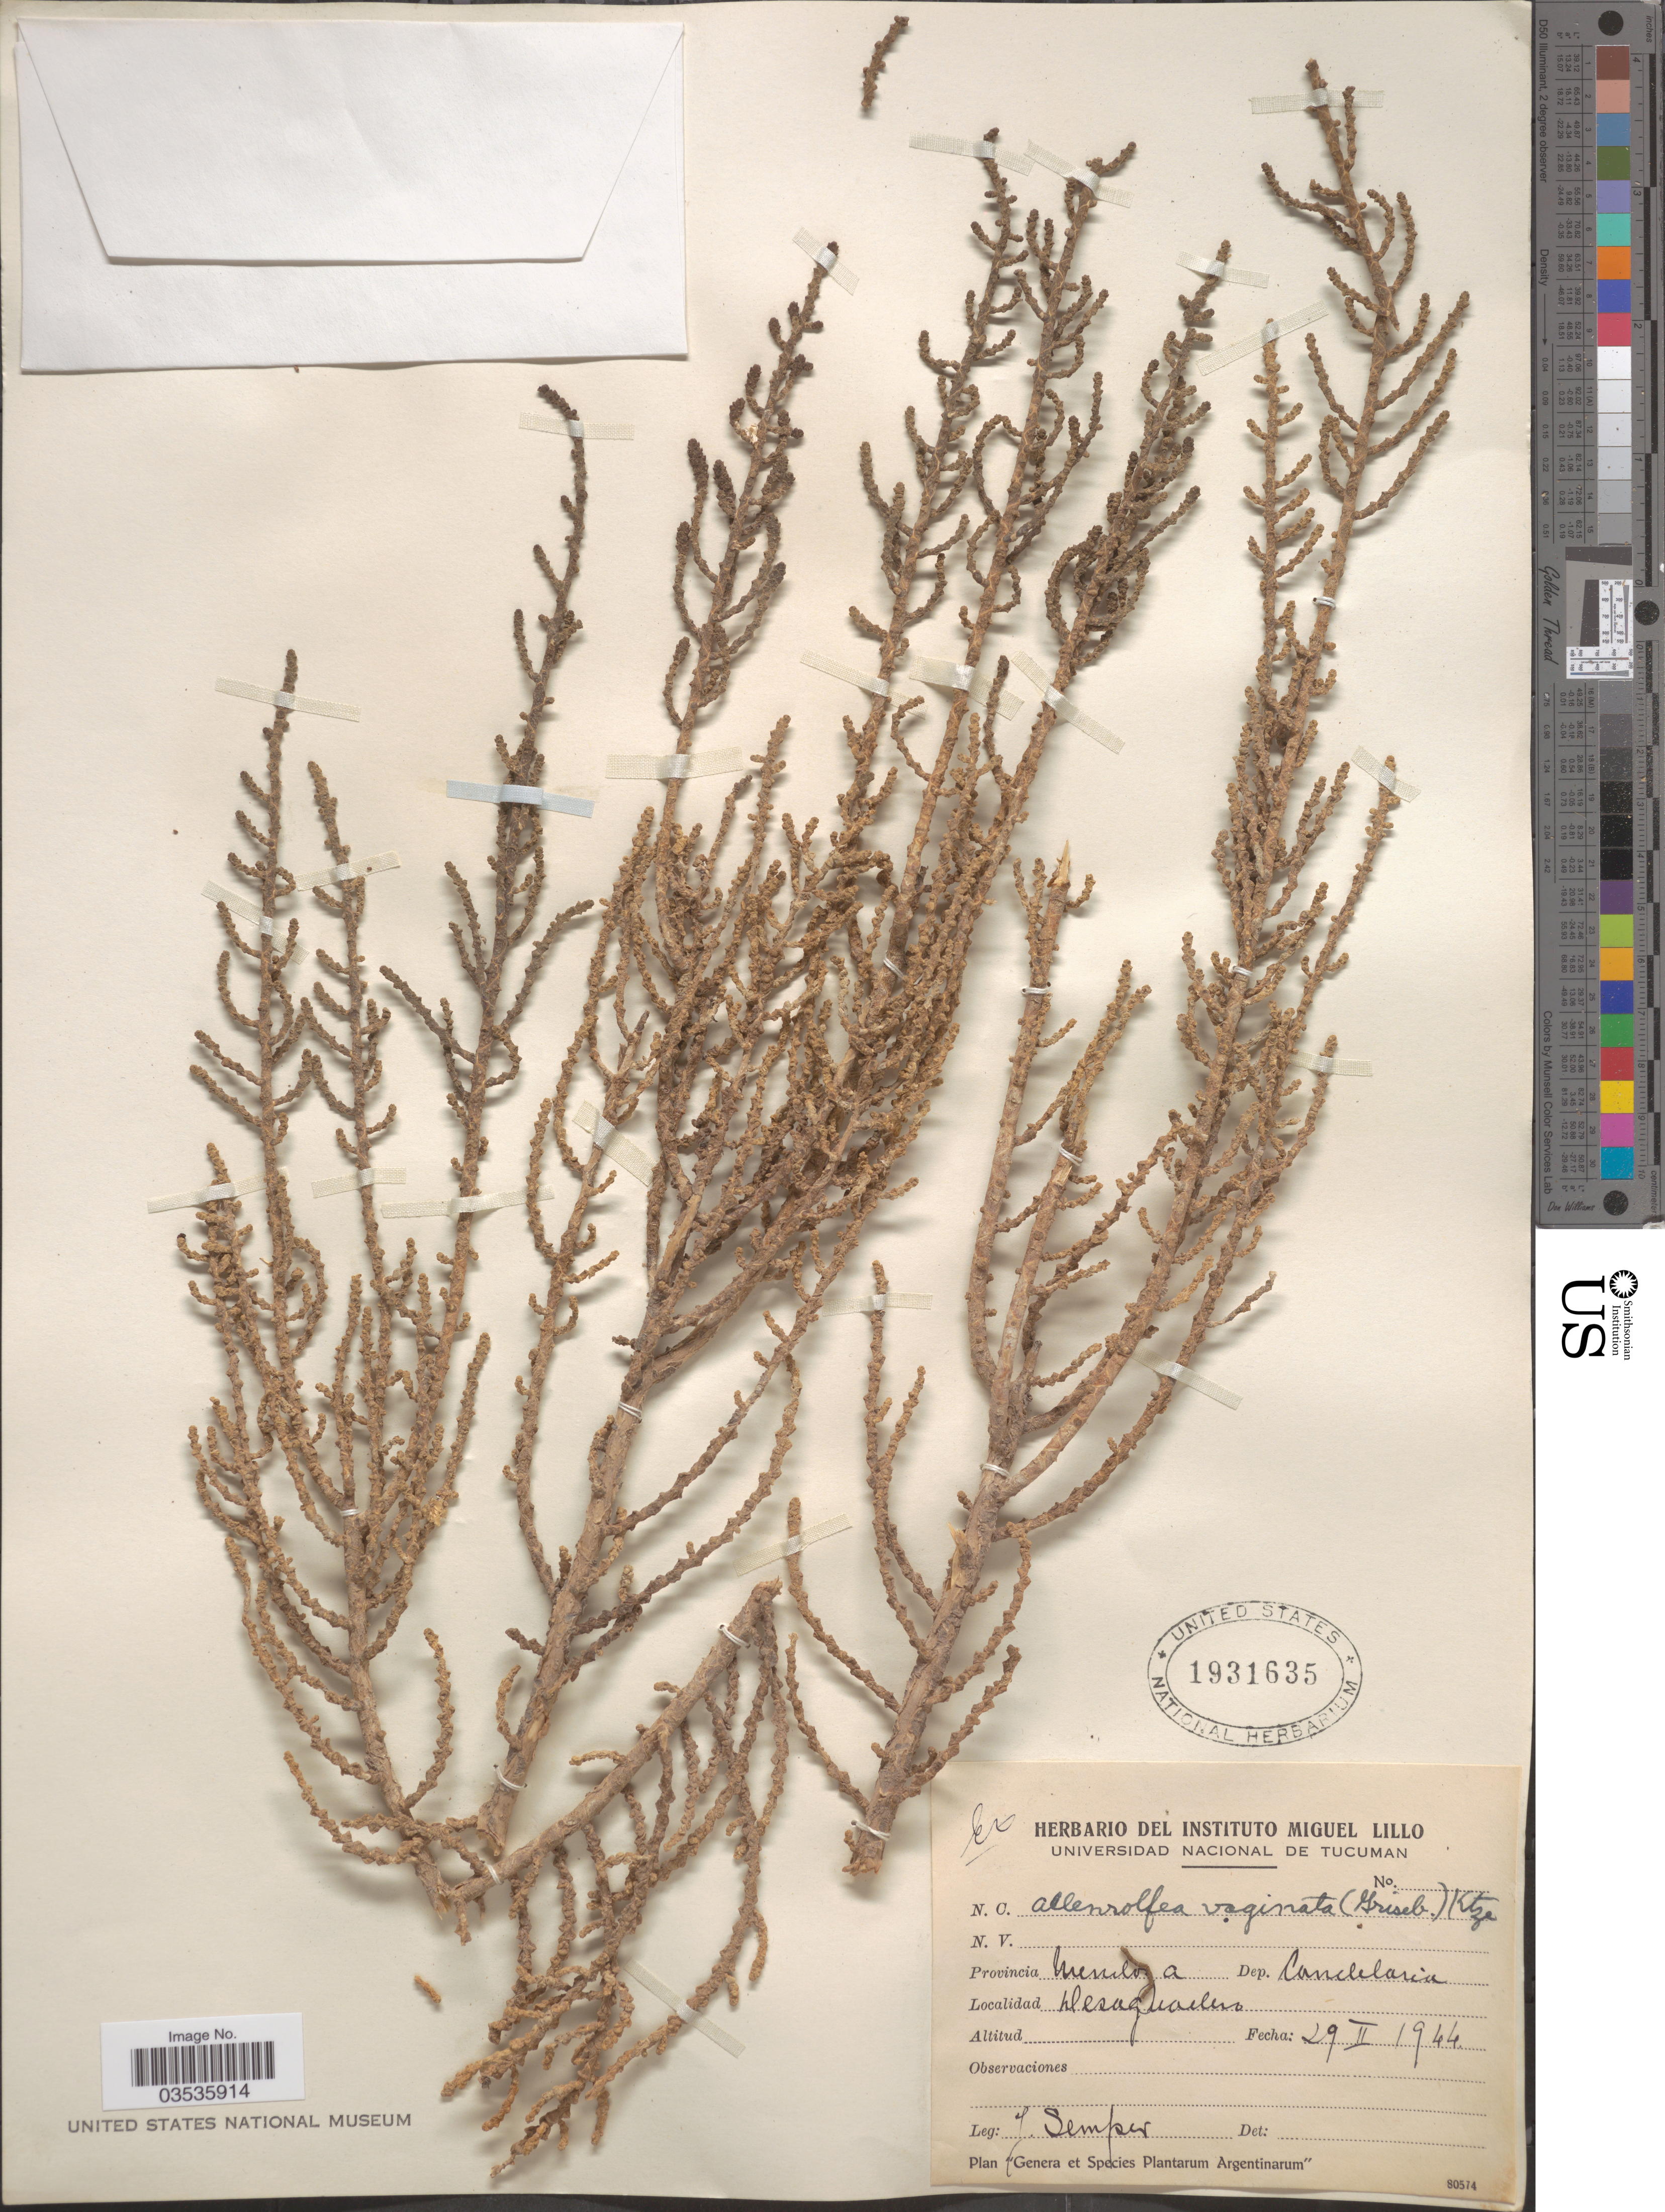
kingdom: Plantae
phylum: Tracheophyta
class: Magnoliopsida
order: Caryophyllales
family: Amaranthaceae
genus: Allenrolfea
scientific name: Allenrolfea vaginata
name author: (Griseb.) Kuntze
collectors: J. Semper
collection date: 1944-02-29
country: Argentina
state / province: Mendoza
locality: Dep. Candelaria. Desaguadero.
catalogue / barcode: US 1931635